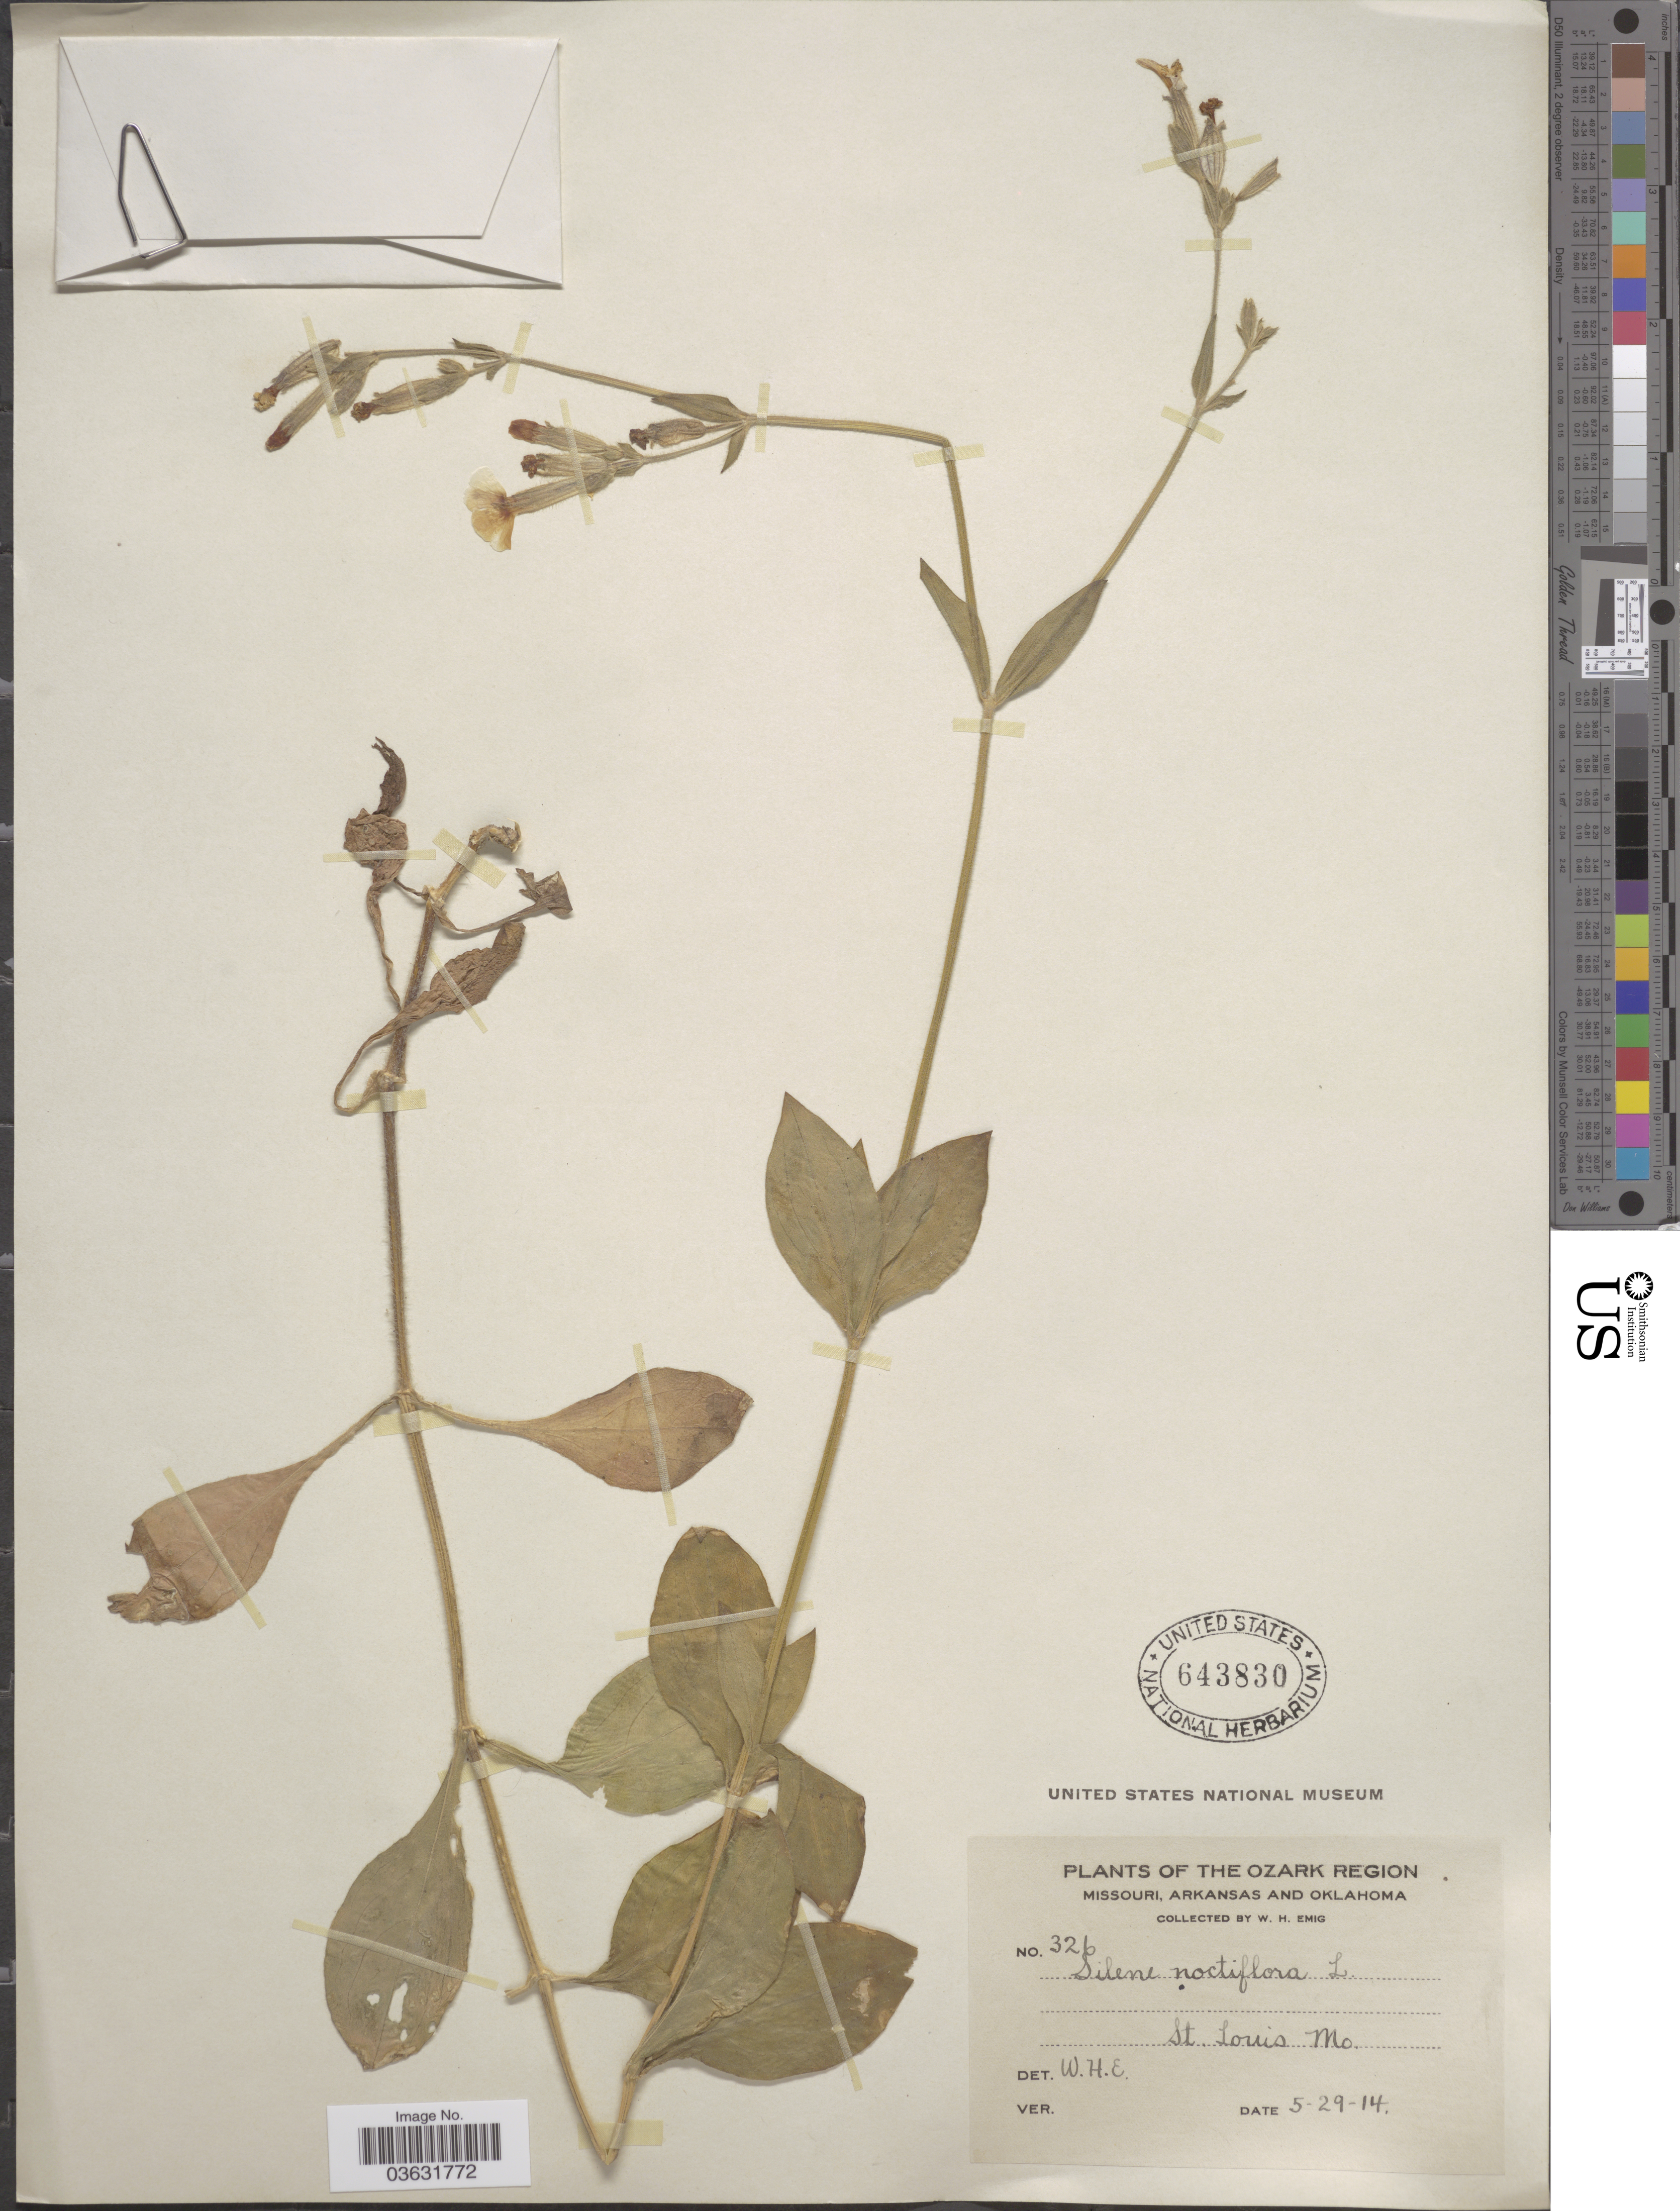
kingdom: Plantae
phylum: Tracheophyta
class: Magnoliopsida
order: Caryophyllales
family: Caryophyllaceae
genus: Silene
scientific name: Silene noctiflora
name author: L.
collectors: W. H. Emig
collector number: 326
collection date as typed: Transcribed d/m/y: 29/5/14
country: United States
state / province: Missouri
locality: The Ozark Region. St. Louis.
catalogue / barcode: US 643830